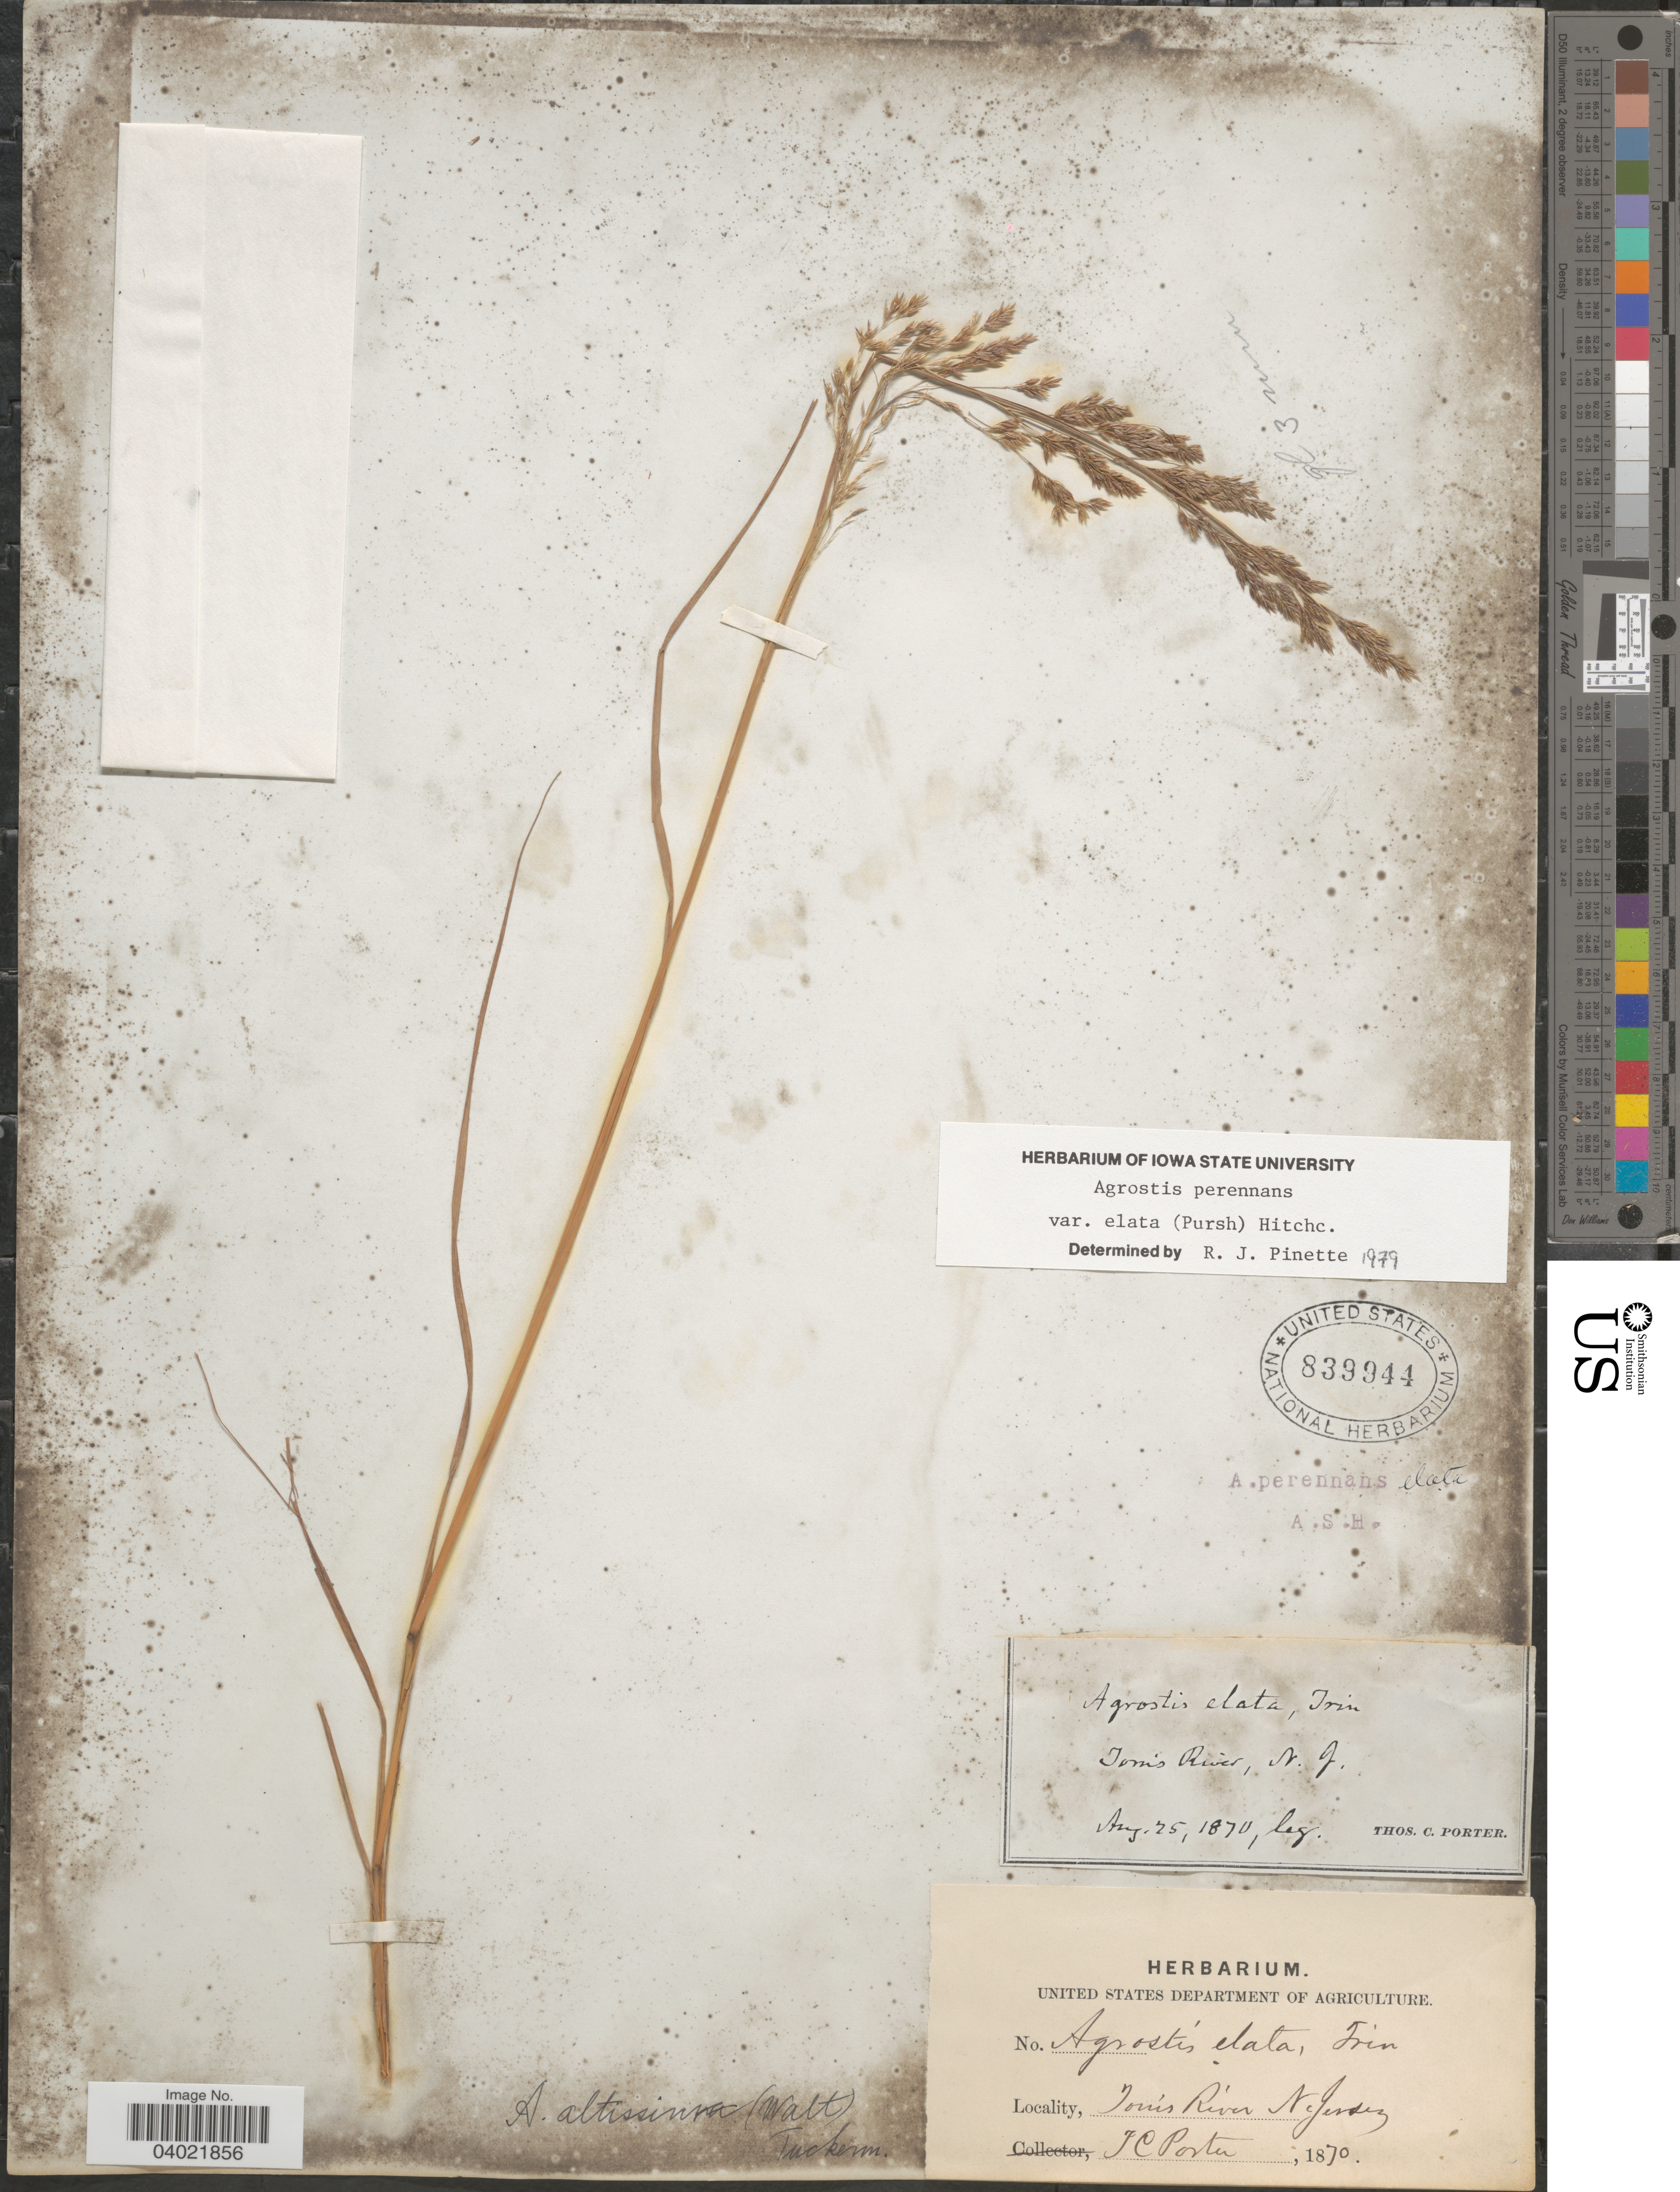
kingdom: Plantae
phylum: Tracheophyta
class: Liliopsida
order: Poales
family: Poaceae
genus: Agrostis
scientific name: Agrostis perennans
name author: (Walter) Tuck.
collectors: T. Porter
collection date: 1870-08-25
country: United States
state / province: New Jersey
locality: Tom's River.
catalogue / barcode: US 839944